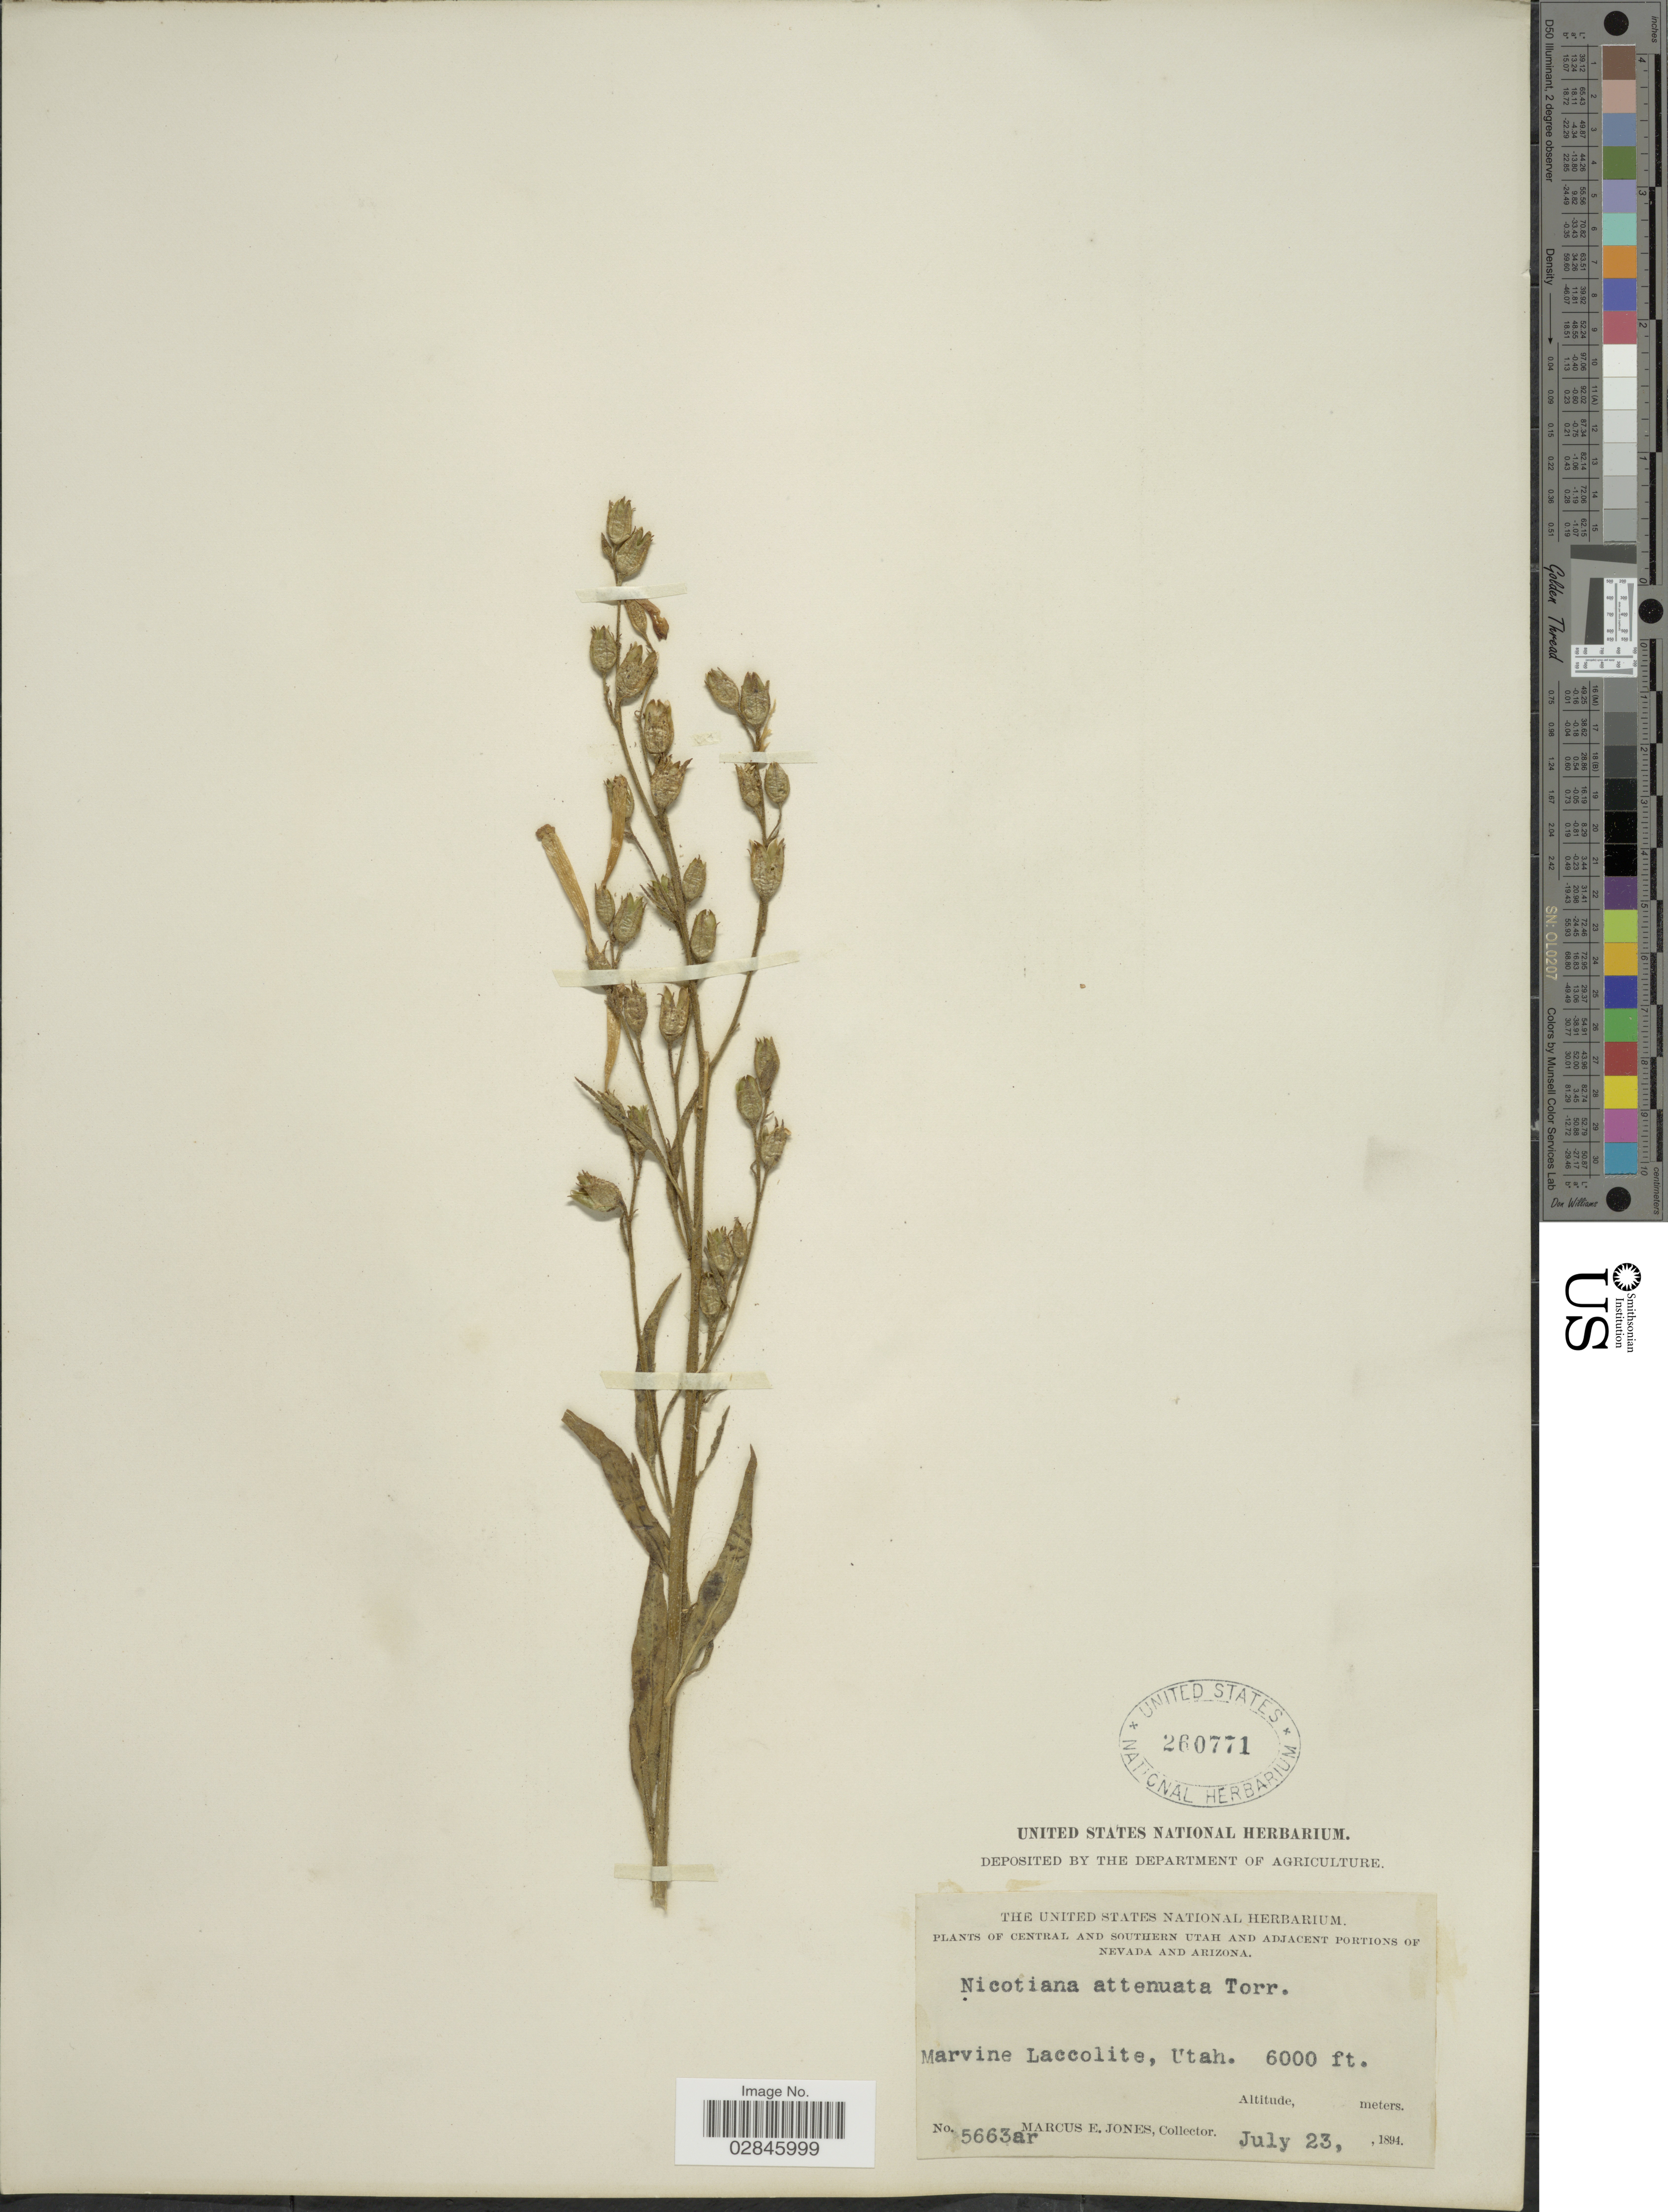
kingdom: Plantae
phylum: Tracheophyta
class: Magnoliopsida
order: Solanales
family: Solanaceae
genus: Nicotiana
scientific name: Nicotiana attenuata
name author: Torr. ex S. Watson in C. King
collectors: M. E. Jones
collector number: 5663ar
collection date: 1894-07-23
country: United States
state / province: Utah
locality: Central and southern Utah. Marvine Laccolite.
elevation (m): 1829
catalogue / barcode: US 260771